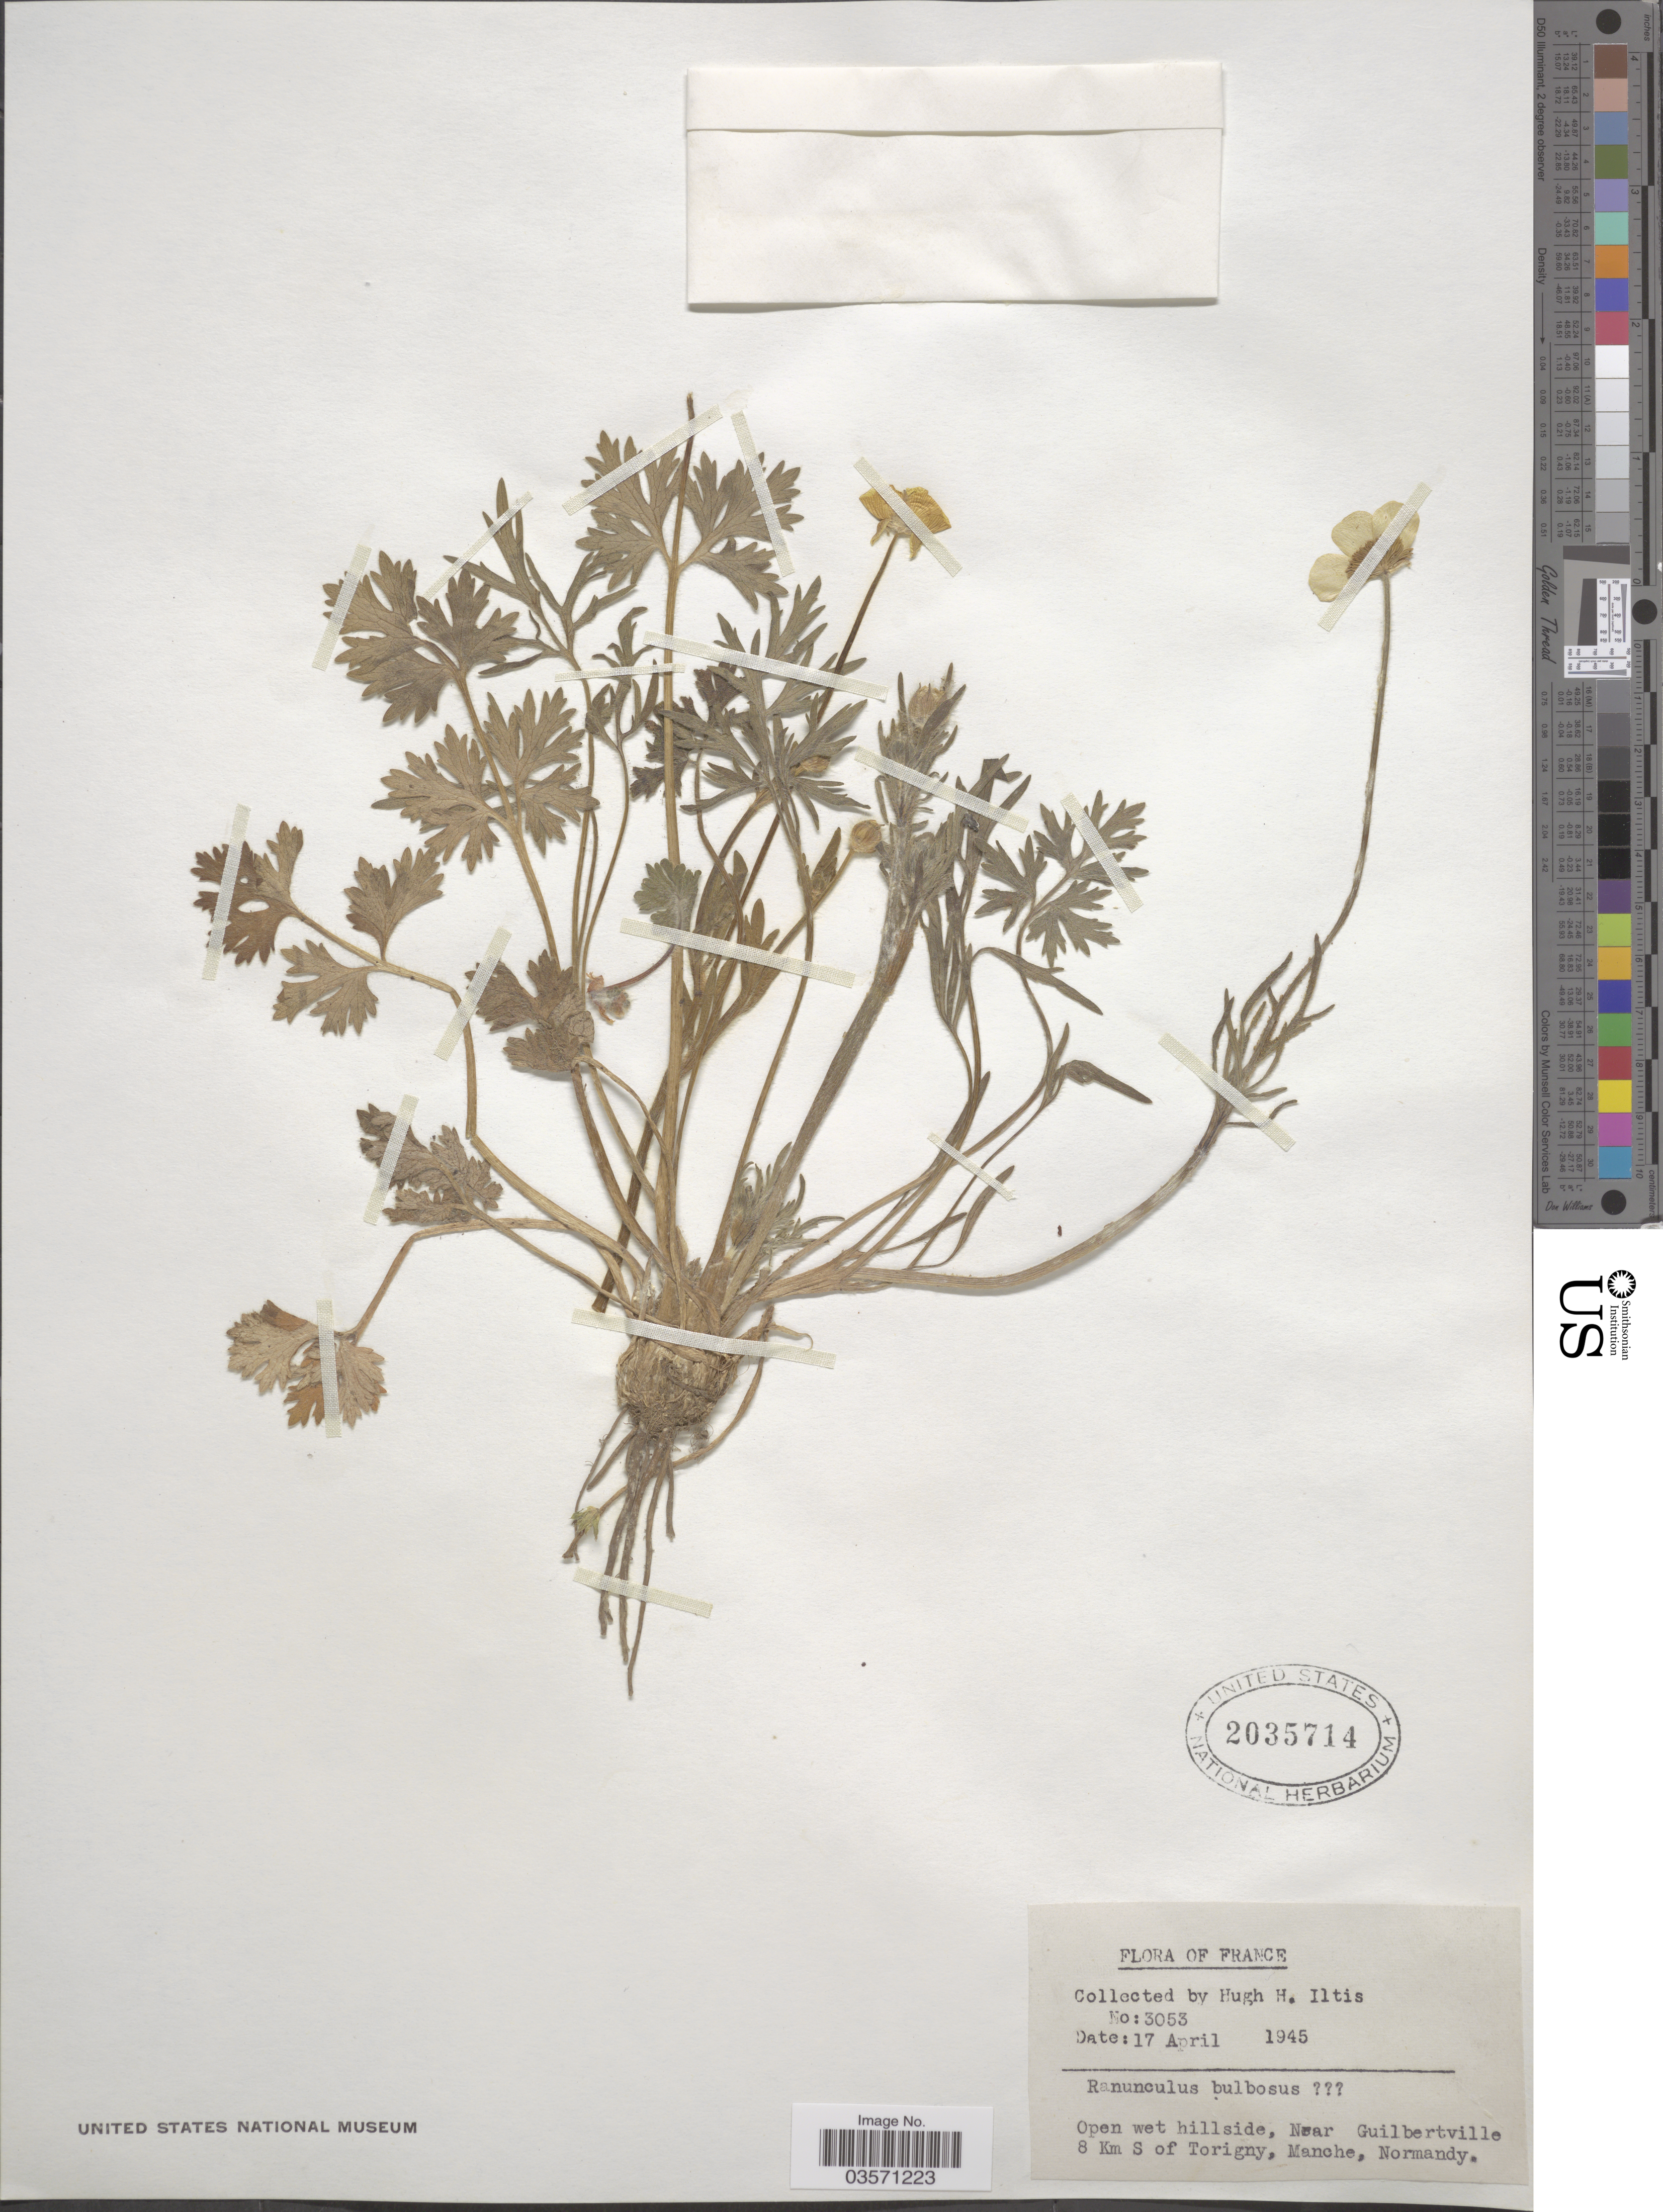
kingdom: Plantae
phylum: Tracheophyta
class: Magnoliopsida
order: Ranunculales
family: Ranunculaceae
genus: Ranunculus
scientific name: Ranunculus bulbosus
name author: L.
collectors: H. H. Iltis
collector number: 3053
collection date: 1945-04-17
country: France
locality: Open wet hillsides, Near Guilbertville 8 Km S of Torigny, Manche, Normandy.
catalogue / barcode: US 2035714